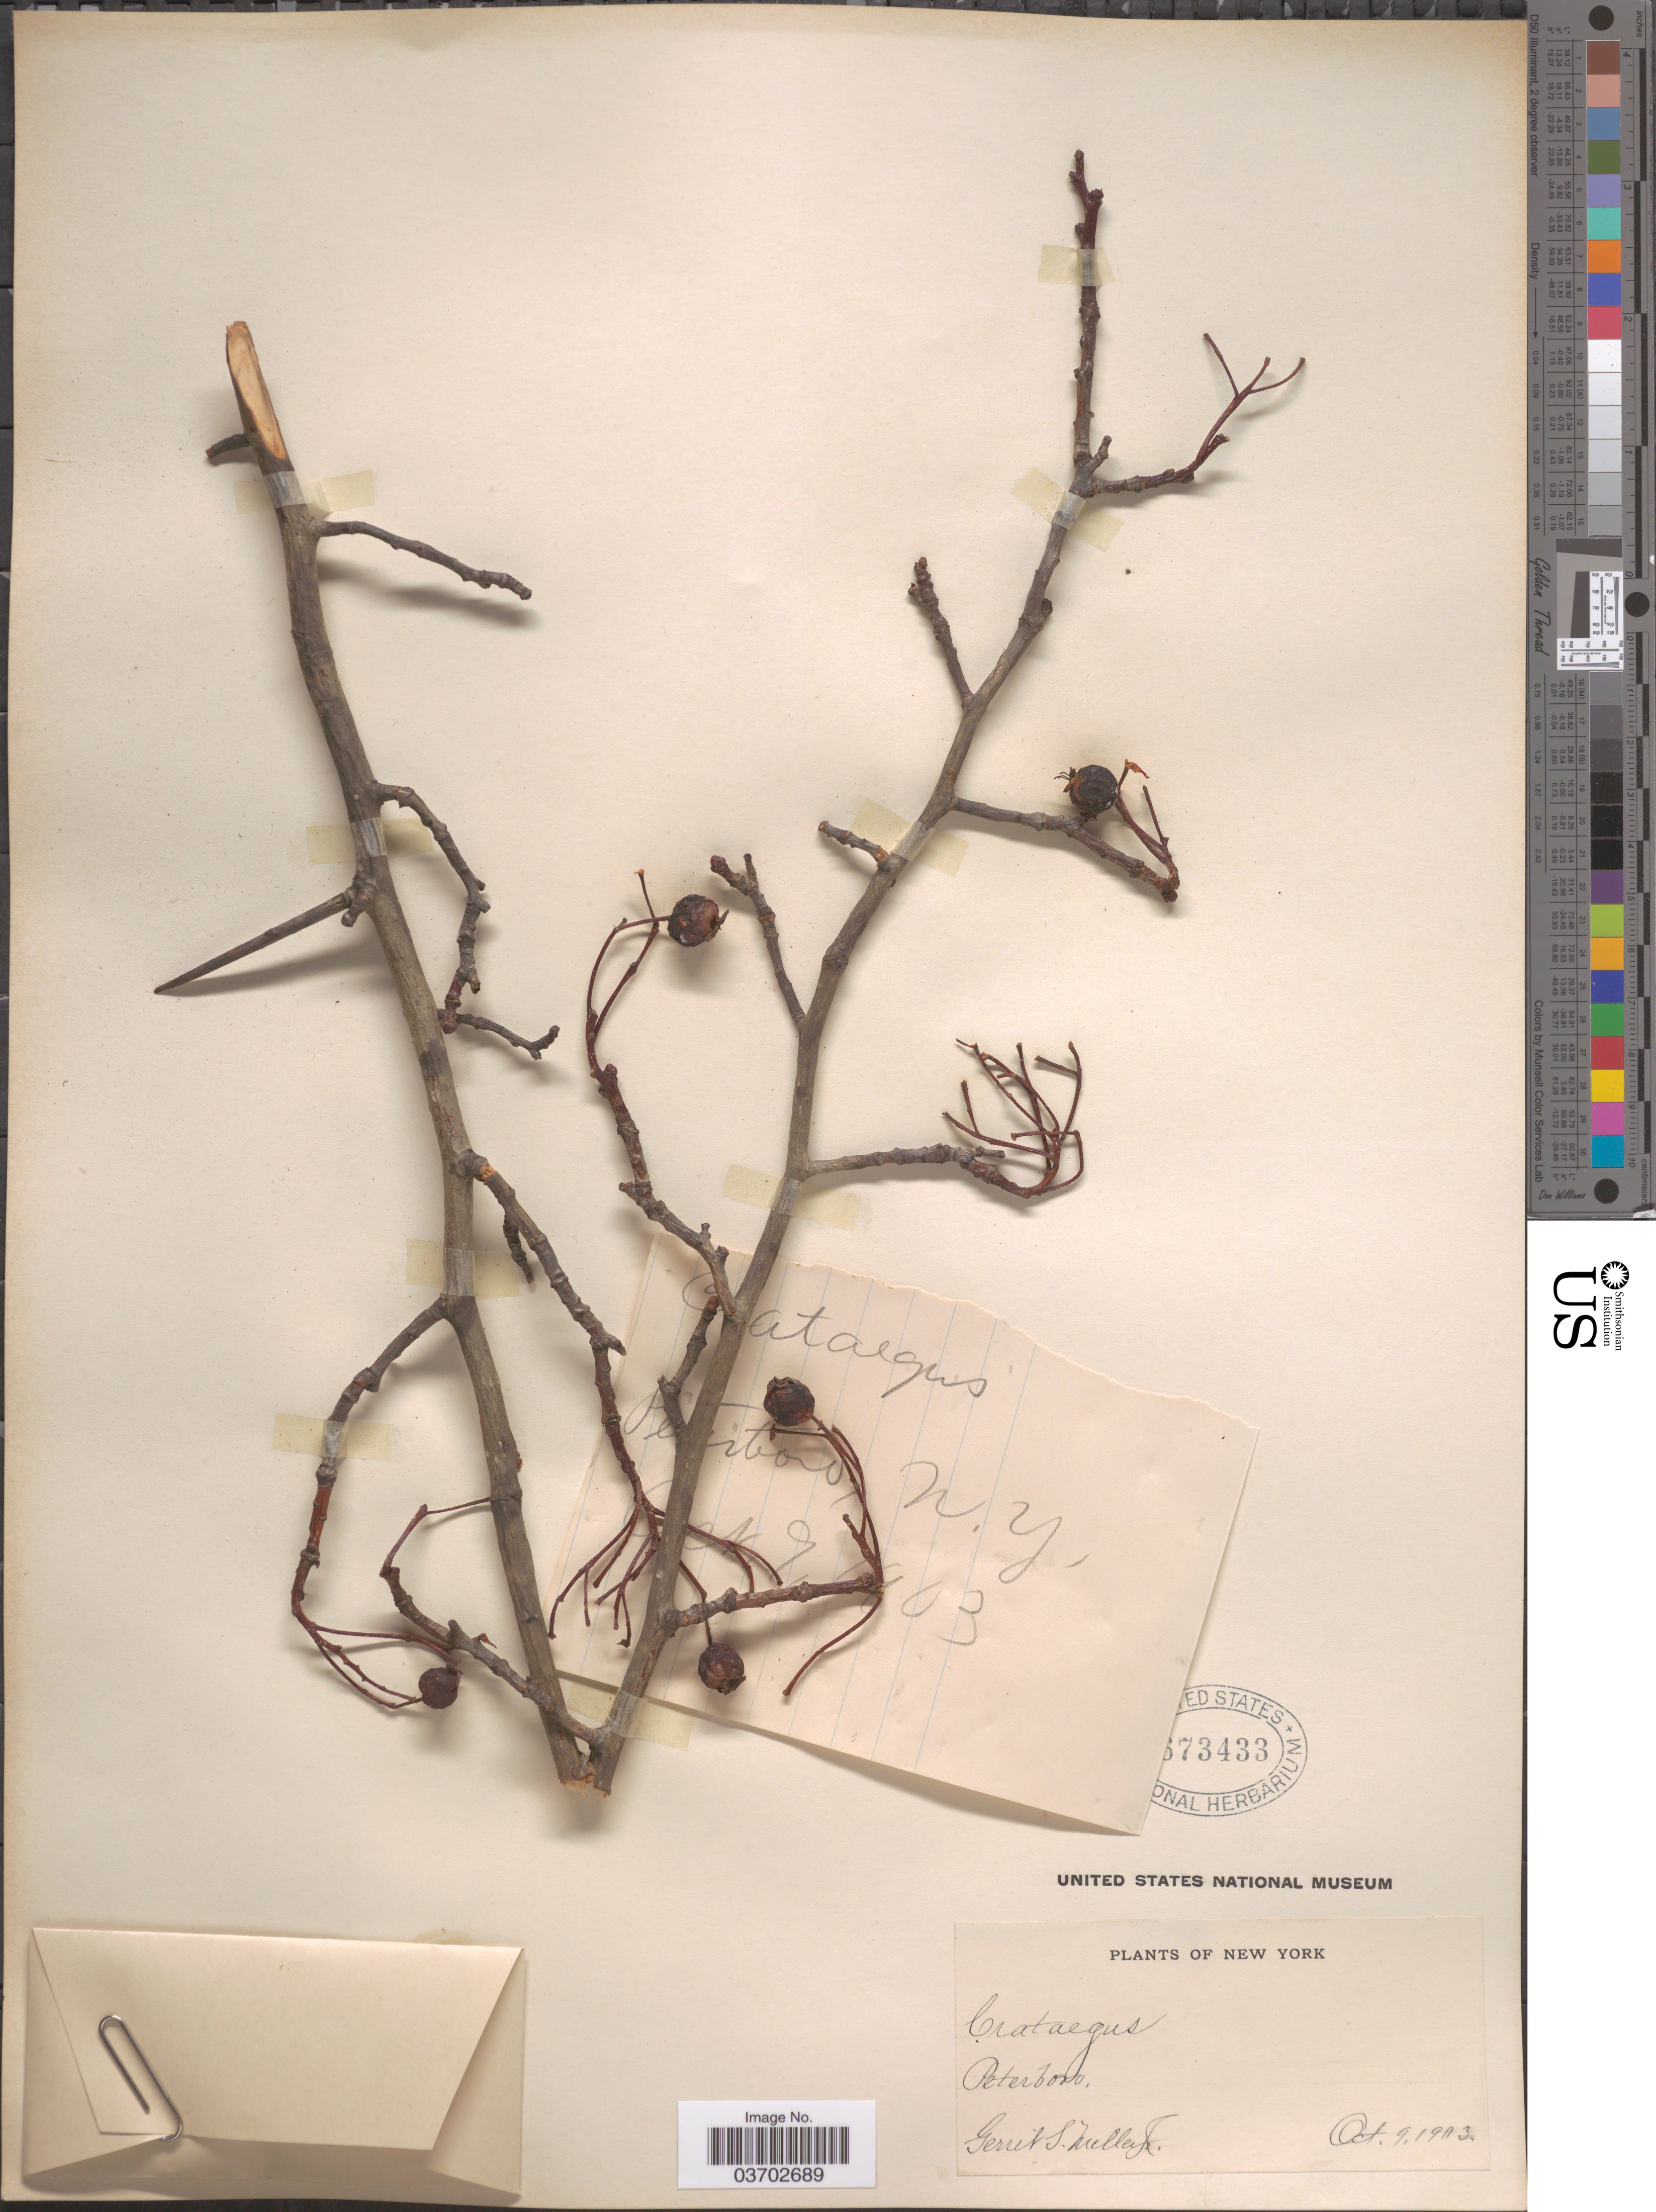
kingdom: Plantae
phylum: Tracheophyta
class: Magnoliopsida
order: Rosales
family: Rosaceae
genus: Crataegus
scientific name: Crataegus sp.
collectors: G. S. Miller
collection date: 1903-10-09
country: United States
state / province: New York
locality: Peterboro.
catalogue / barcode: US 673433